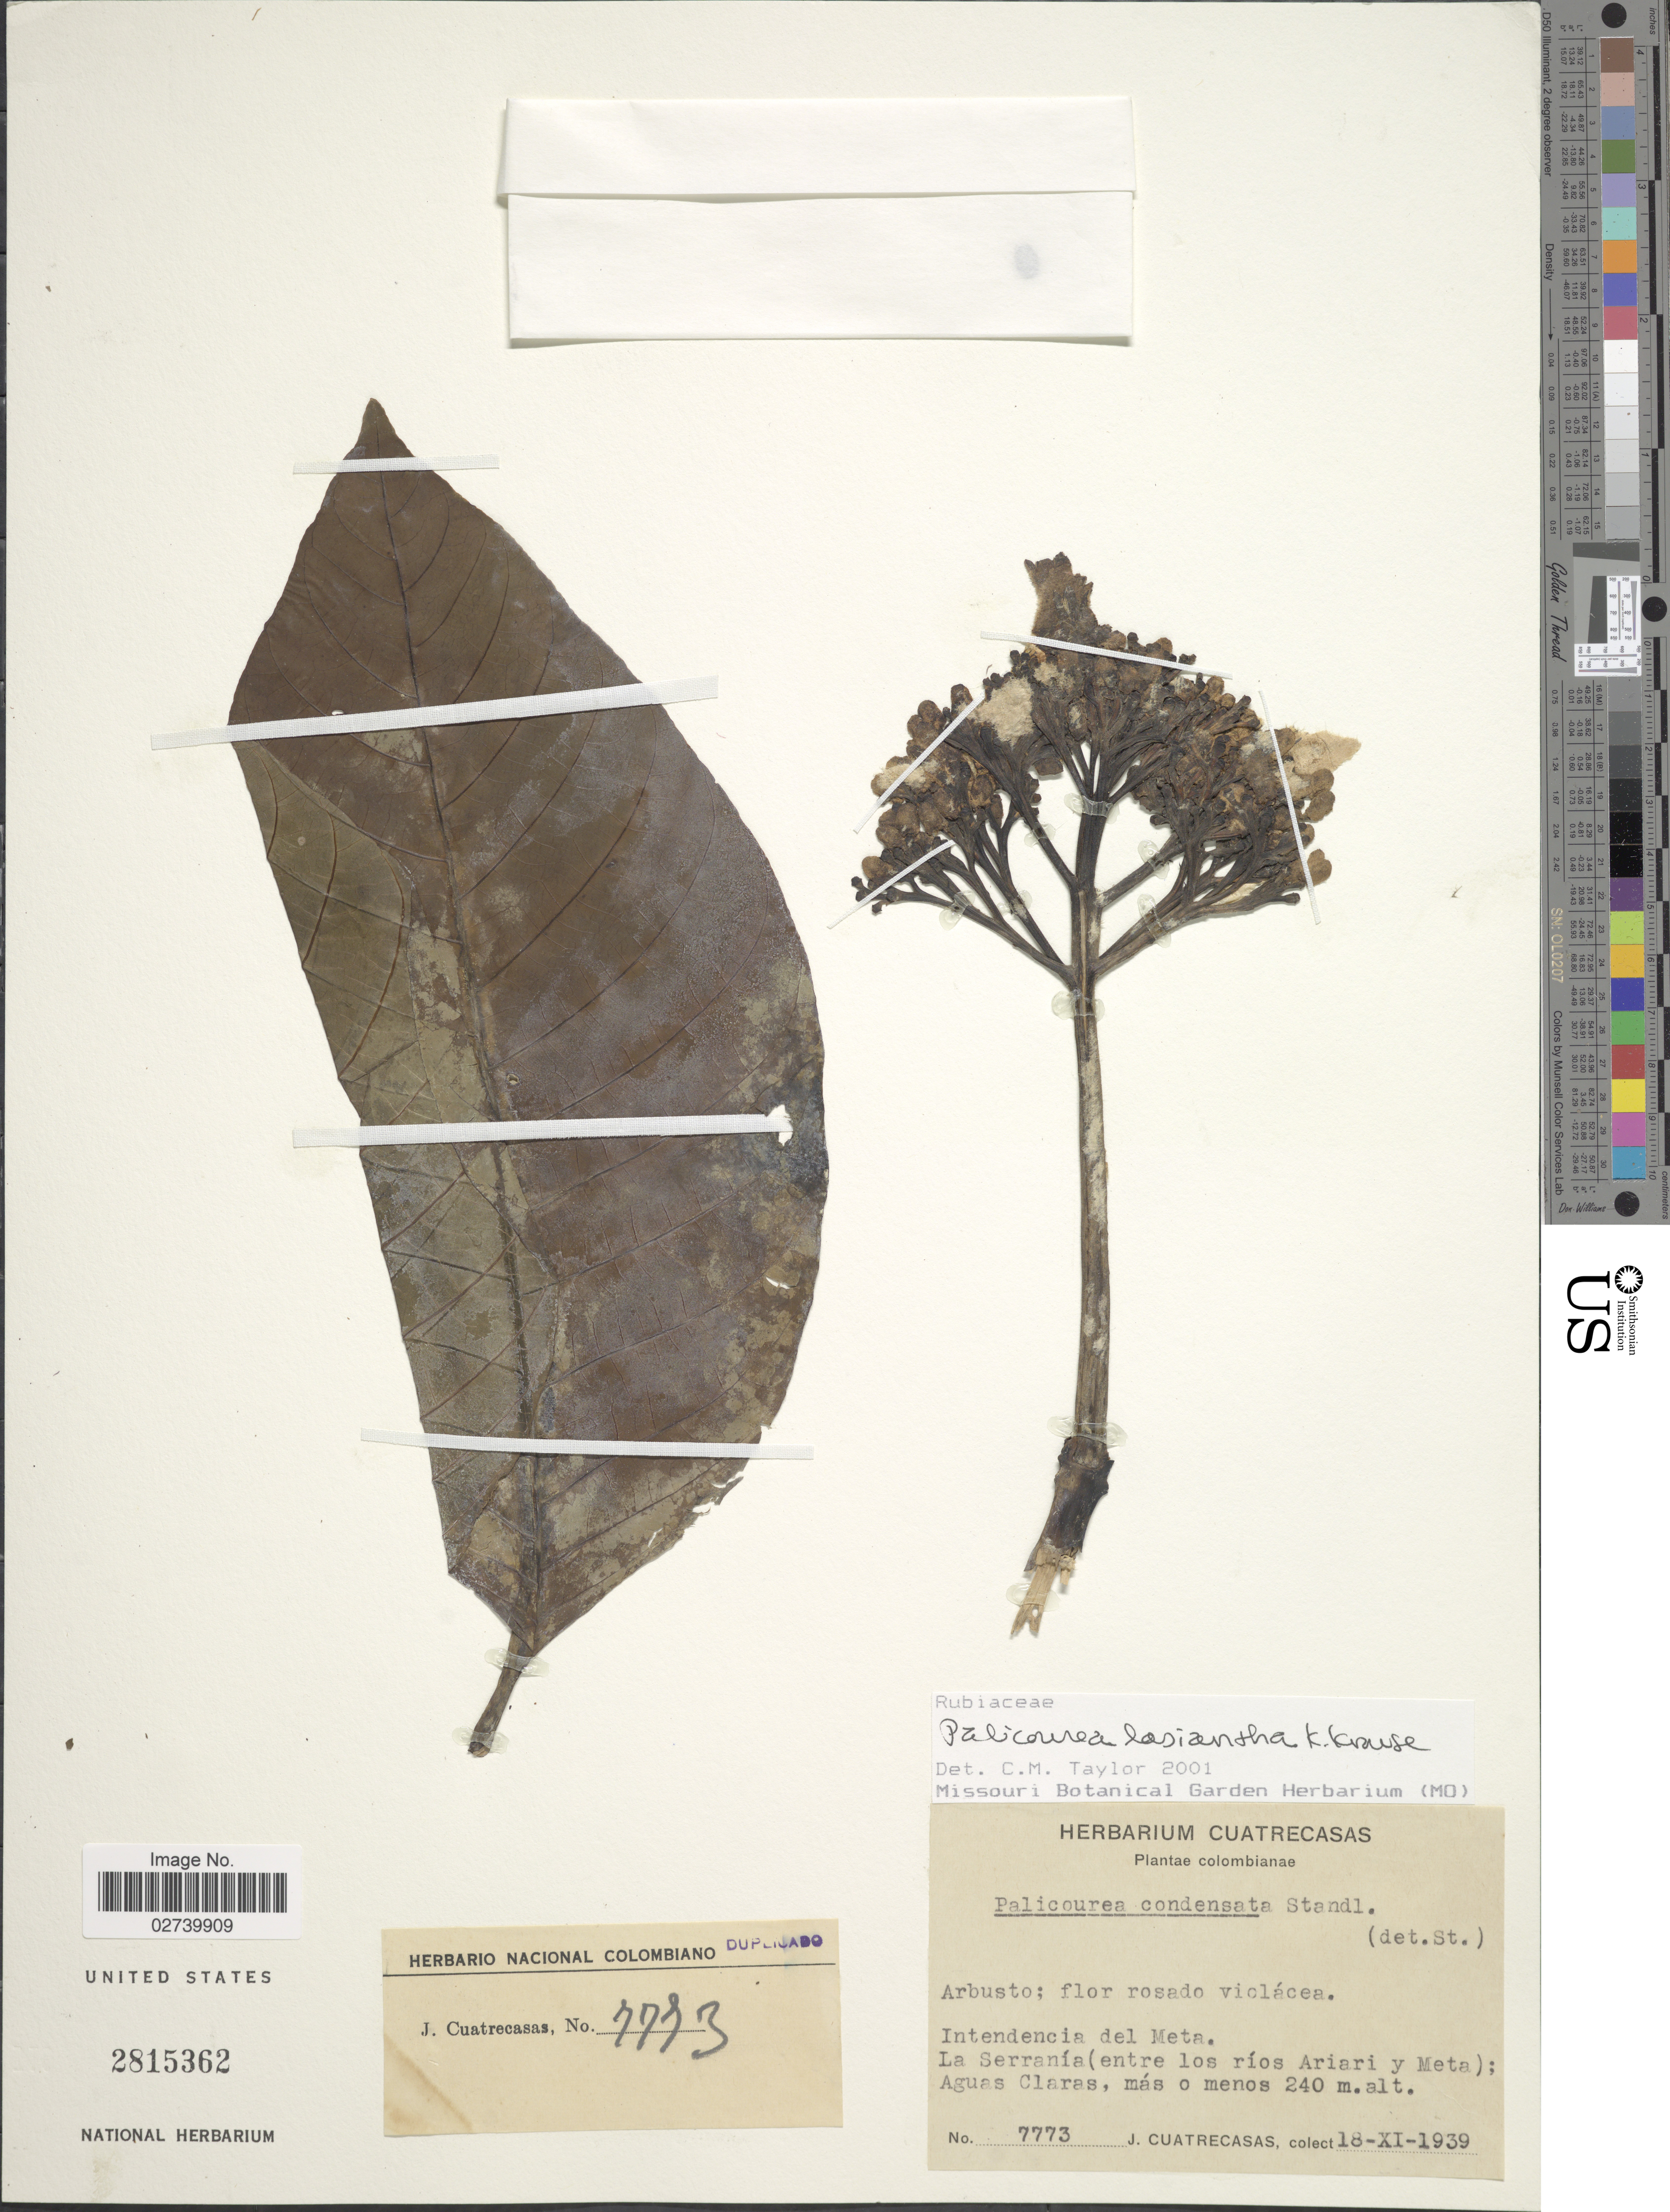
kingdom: Plantae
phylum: Tracheophyta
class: Magnoliopsida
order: Gentianales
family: Rubiaceae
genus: Palicourea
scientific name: Palicourea lasiantha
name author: Krause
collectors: J. Cuatrecasas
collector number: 7773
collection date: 1939-11-18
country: Colombia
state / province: Meta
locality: La Serranía (entre los ríos Ariari y Meta); Aguas Claras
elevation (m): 240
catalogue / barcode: US 2815362